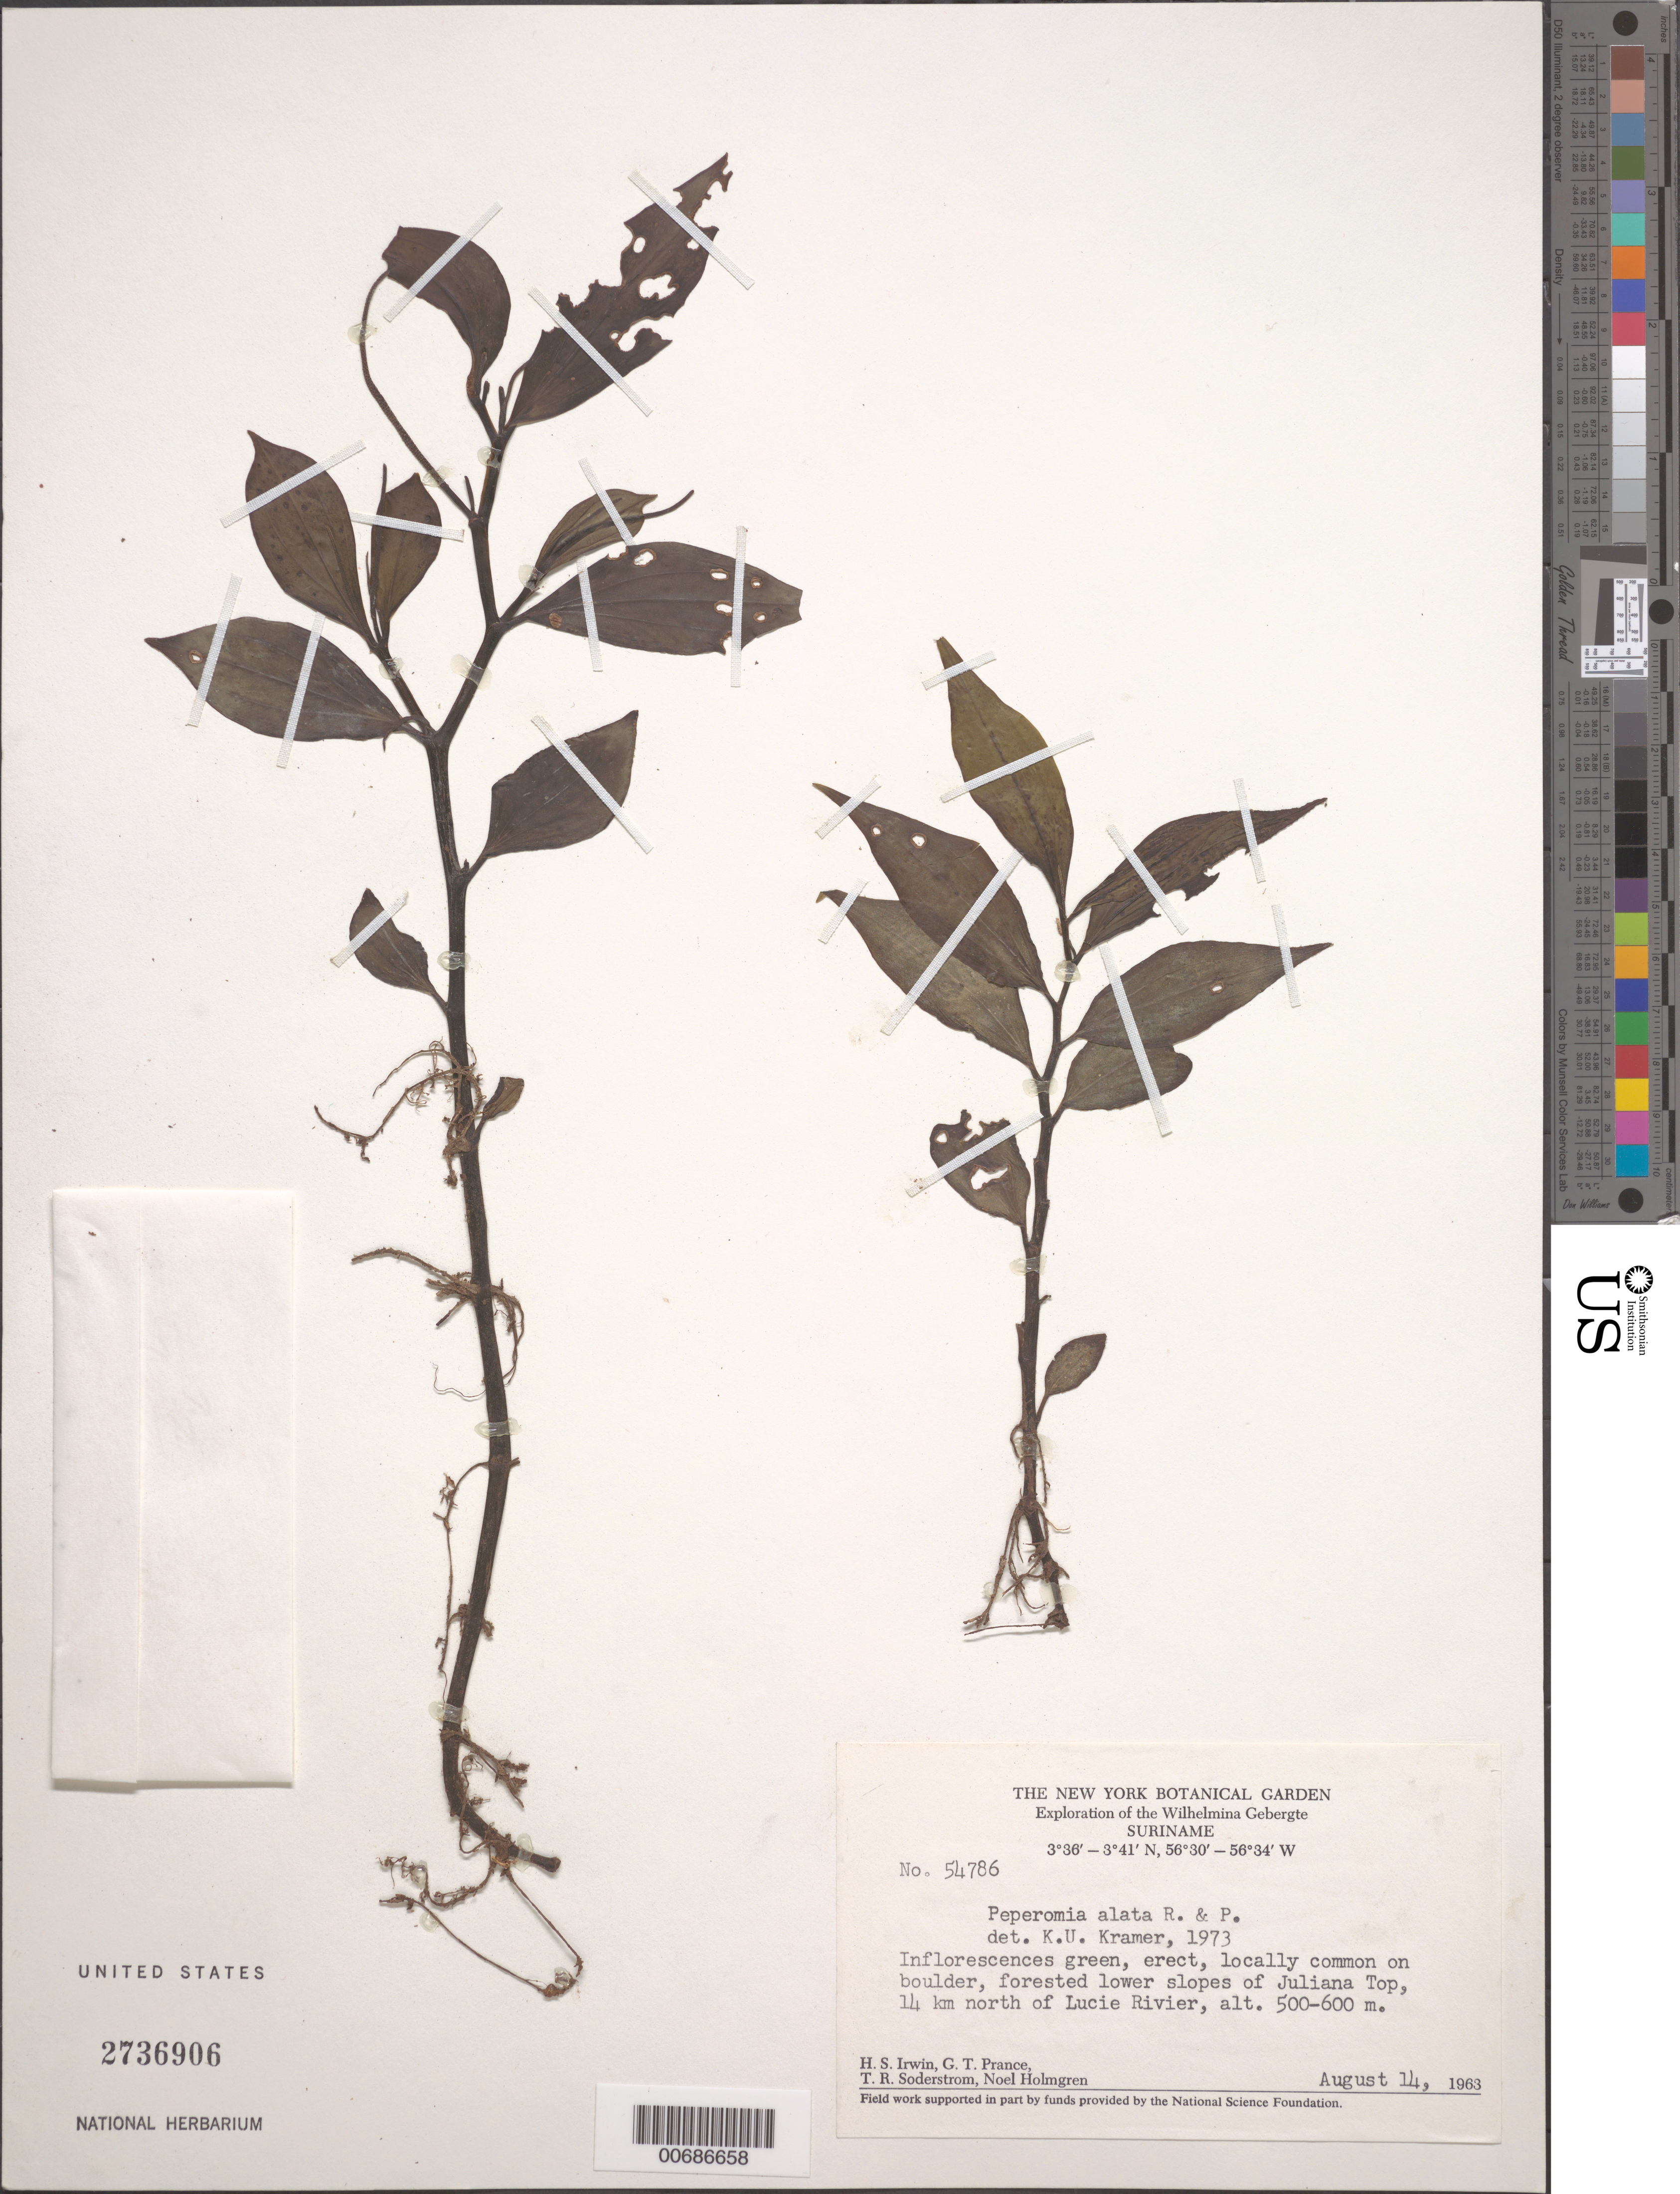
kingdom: Plantae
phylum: Tracheophyta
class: Magnoliopsida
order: Piperales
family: Piperaceae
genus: Peperomia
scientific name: Peperomia alata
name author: Ruiz & Pav.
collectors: H. Irwin, G. T. Prance, T. R. Soderstrom & N. H. Holmgren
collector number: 54786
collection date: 1963-08-14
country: Suriname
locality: Wilhelmina Gebergte. Forested lower slopes of Juliana Top, 14 km north of Lucie Rivier.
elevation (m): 500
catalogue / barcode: US 2736906